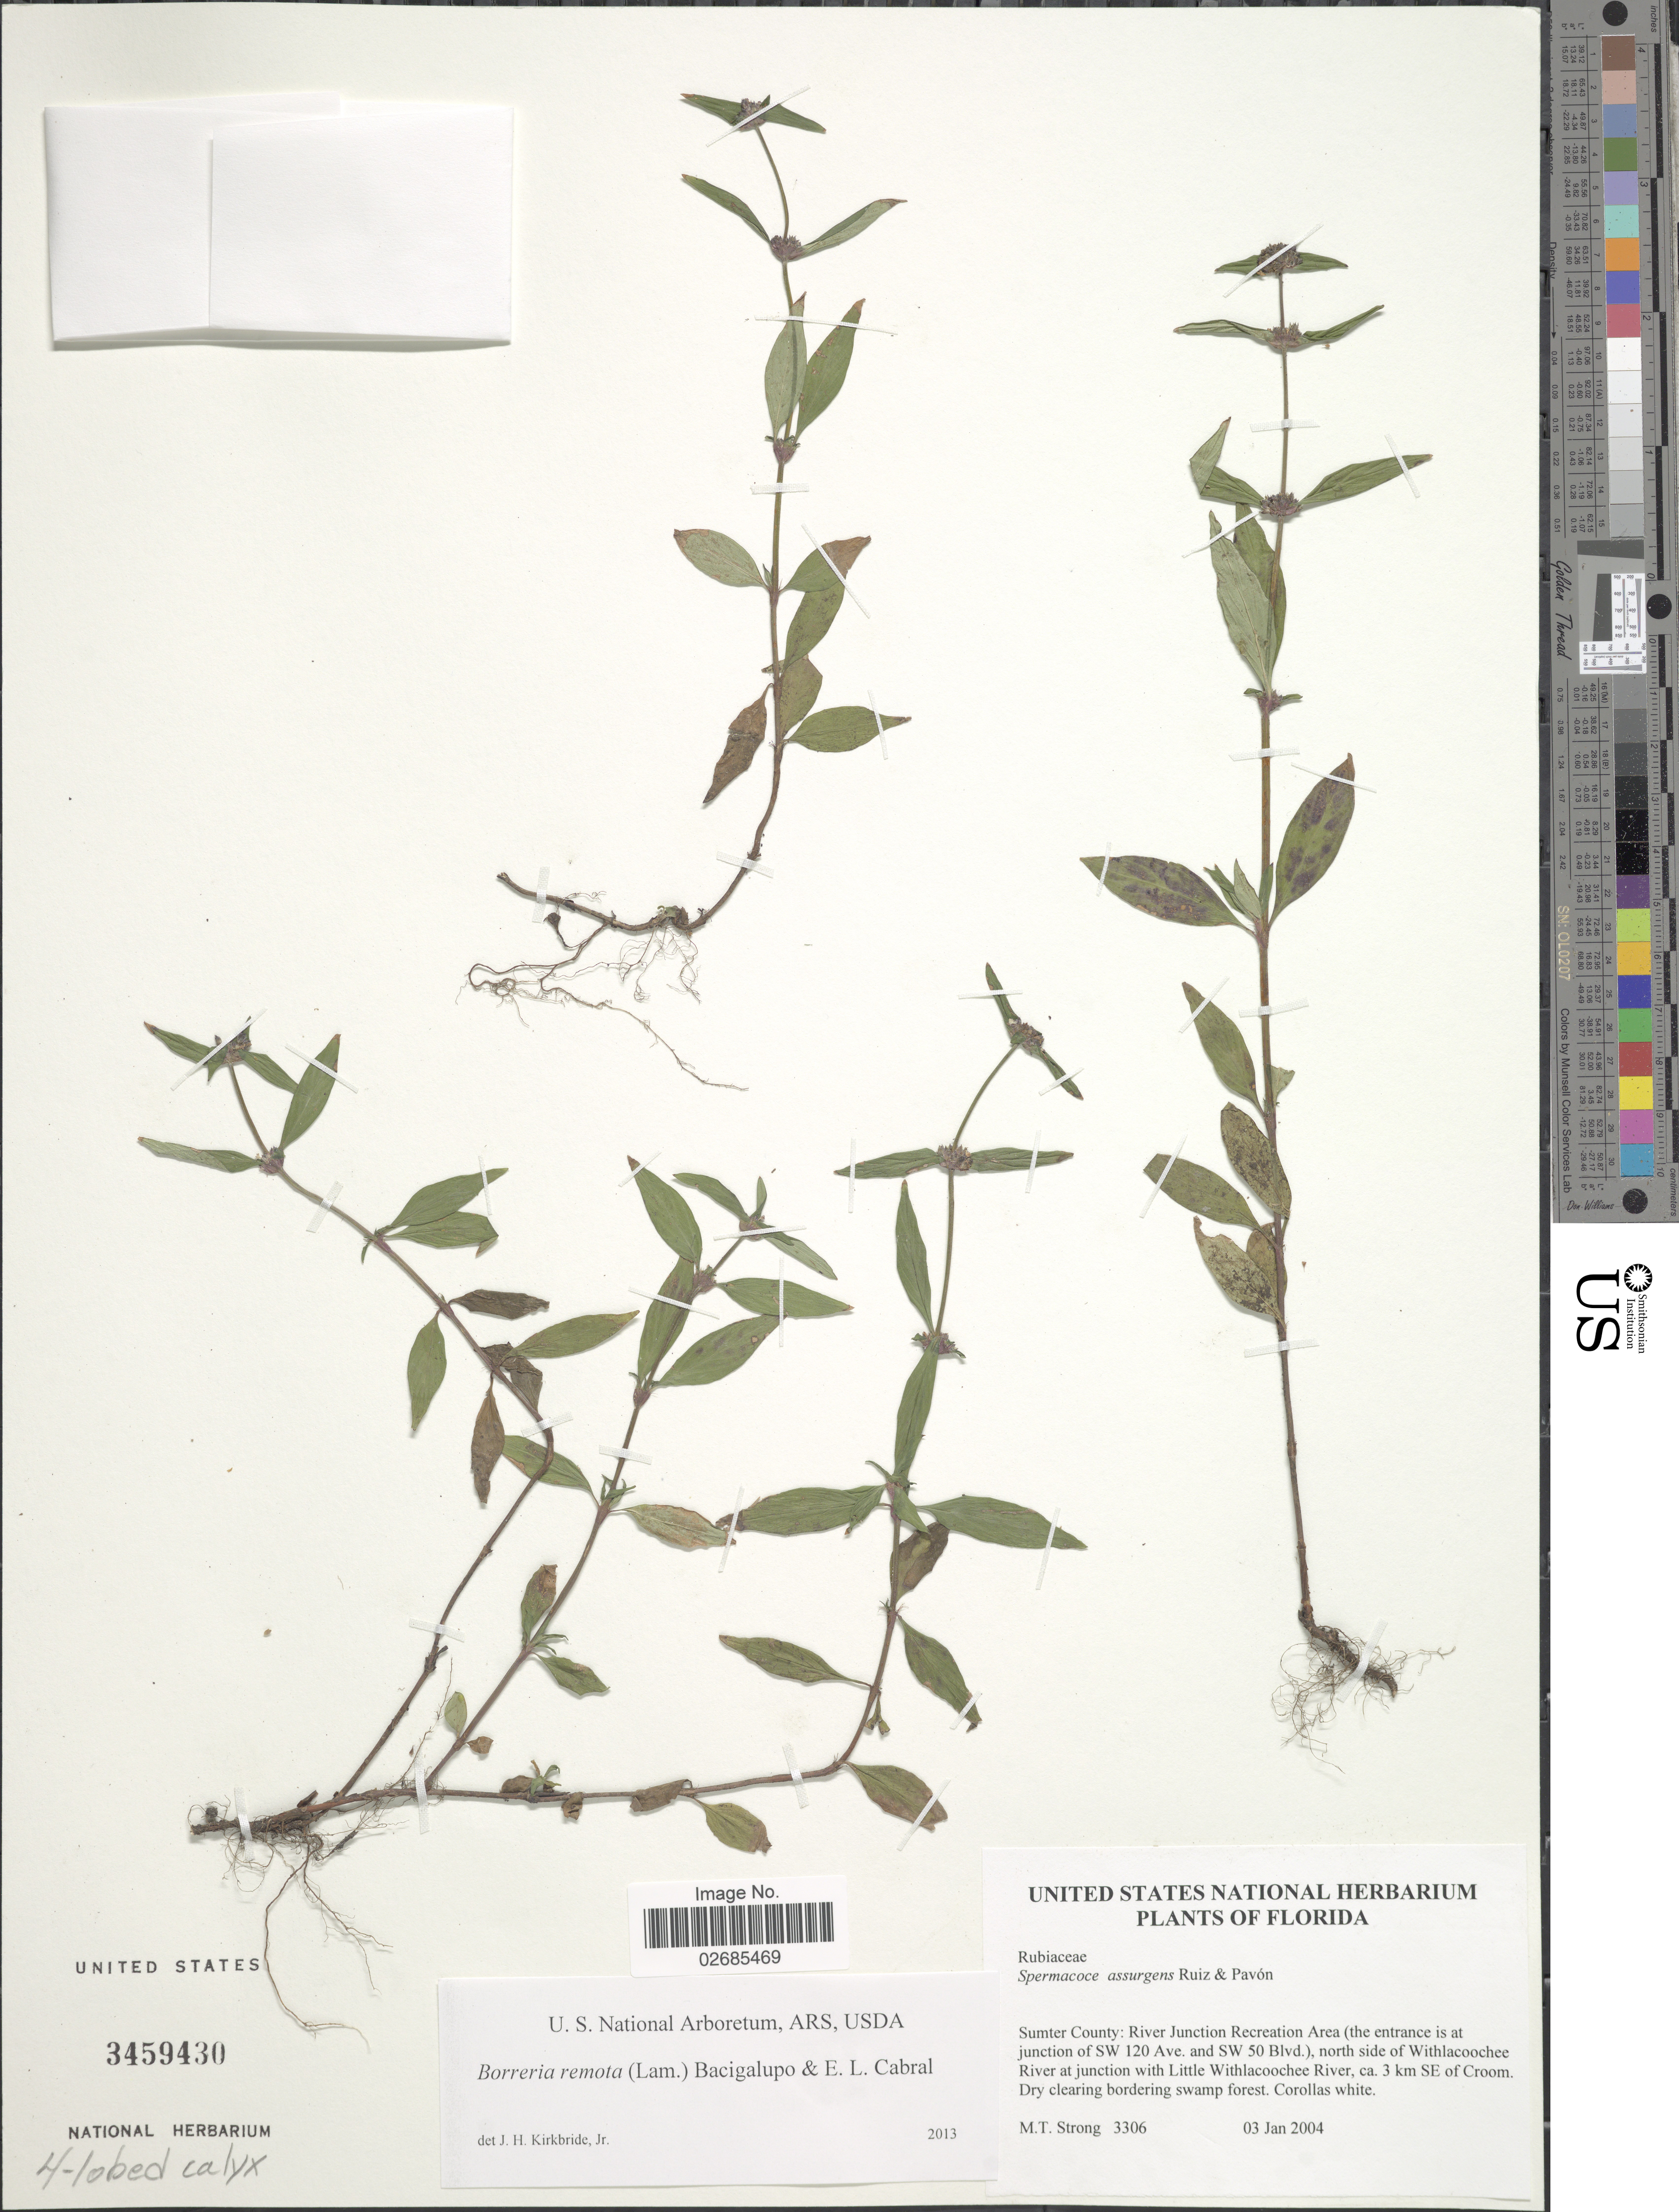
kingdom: Plantae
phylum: Tracheophyta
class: Magnoliopsida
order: Gentianales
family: Rubiaceae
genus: Borreria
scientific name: Borreria remota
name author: (Lam.) Bacigalupo & E.L. Cabral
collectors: M. T. Strong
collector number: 3306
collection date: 2004-01-03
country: United States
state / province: Florida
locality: Sumter County: River Junction Recreation Area ( the entrance is at junction of SW 120 Ave, and SW 50 Blvd.) north side of Withlacooche River at junction with Little Withlacoochee River, ca. 3 km SE of Croom.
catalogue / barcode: US 3459430